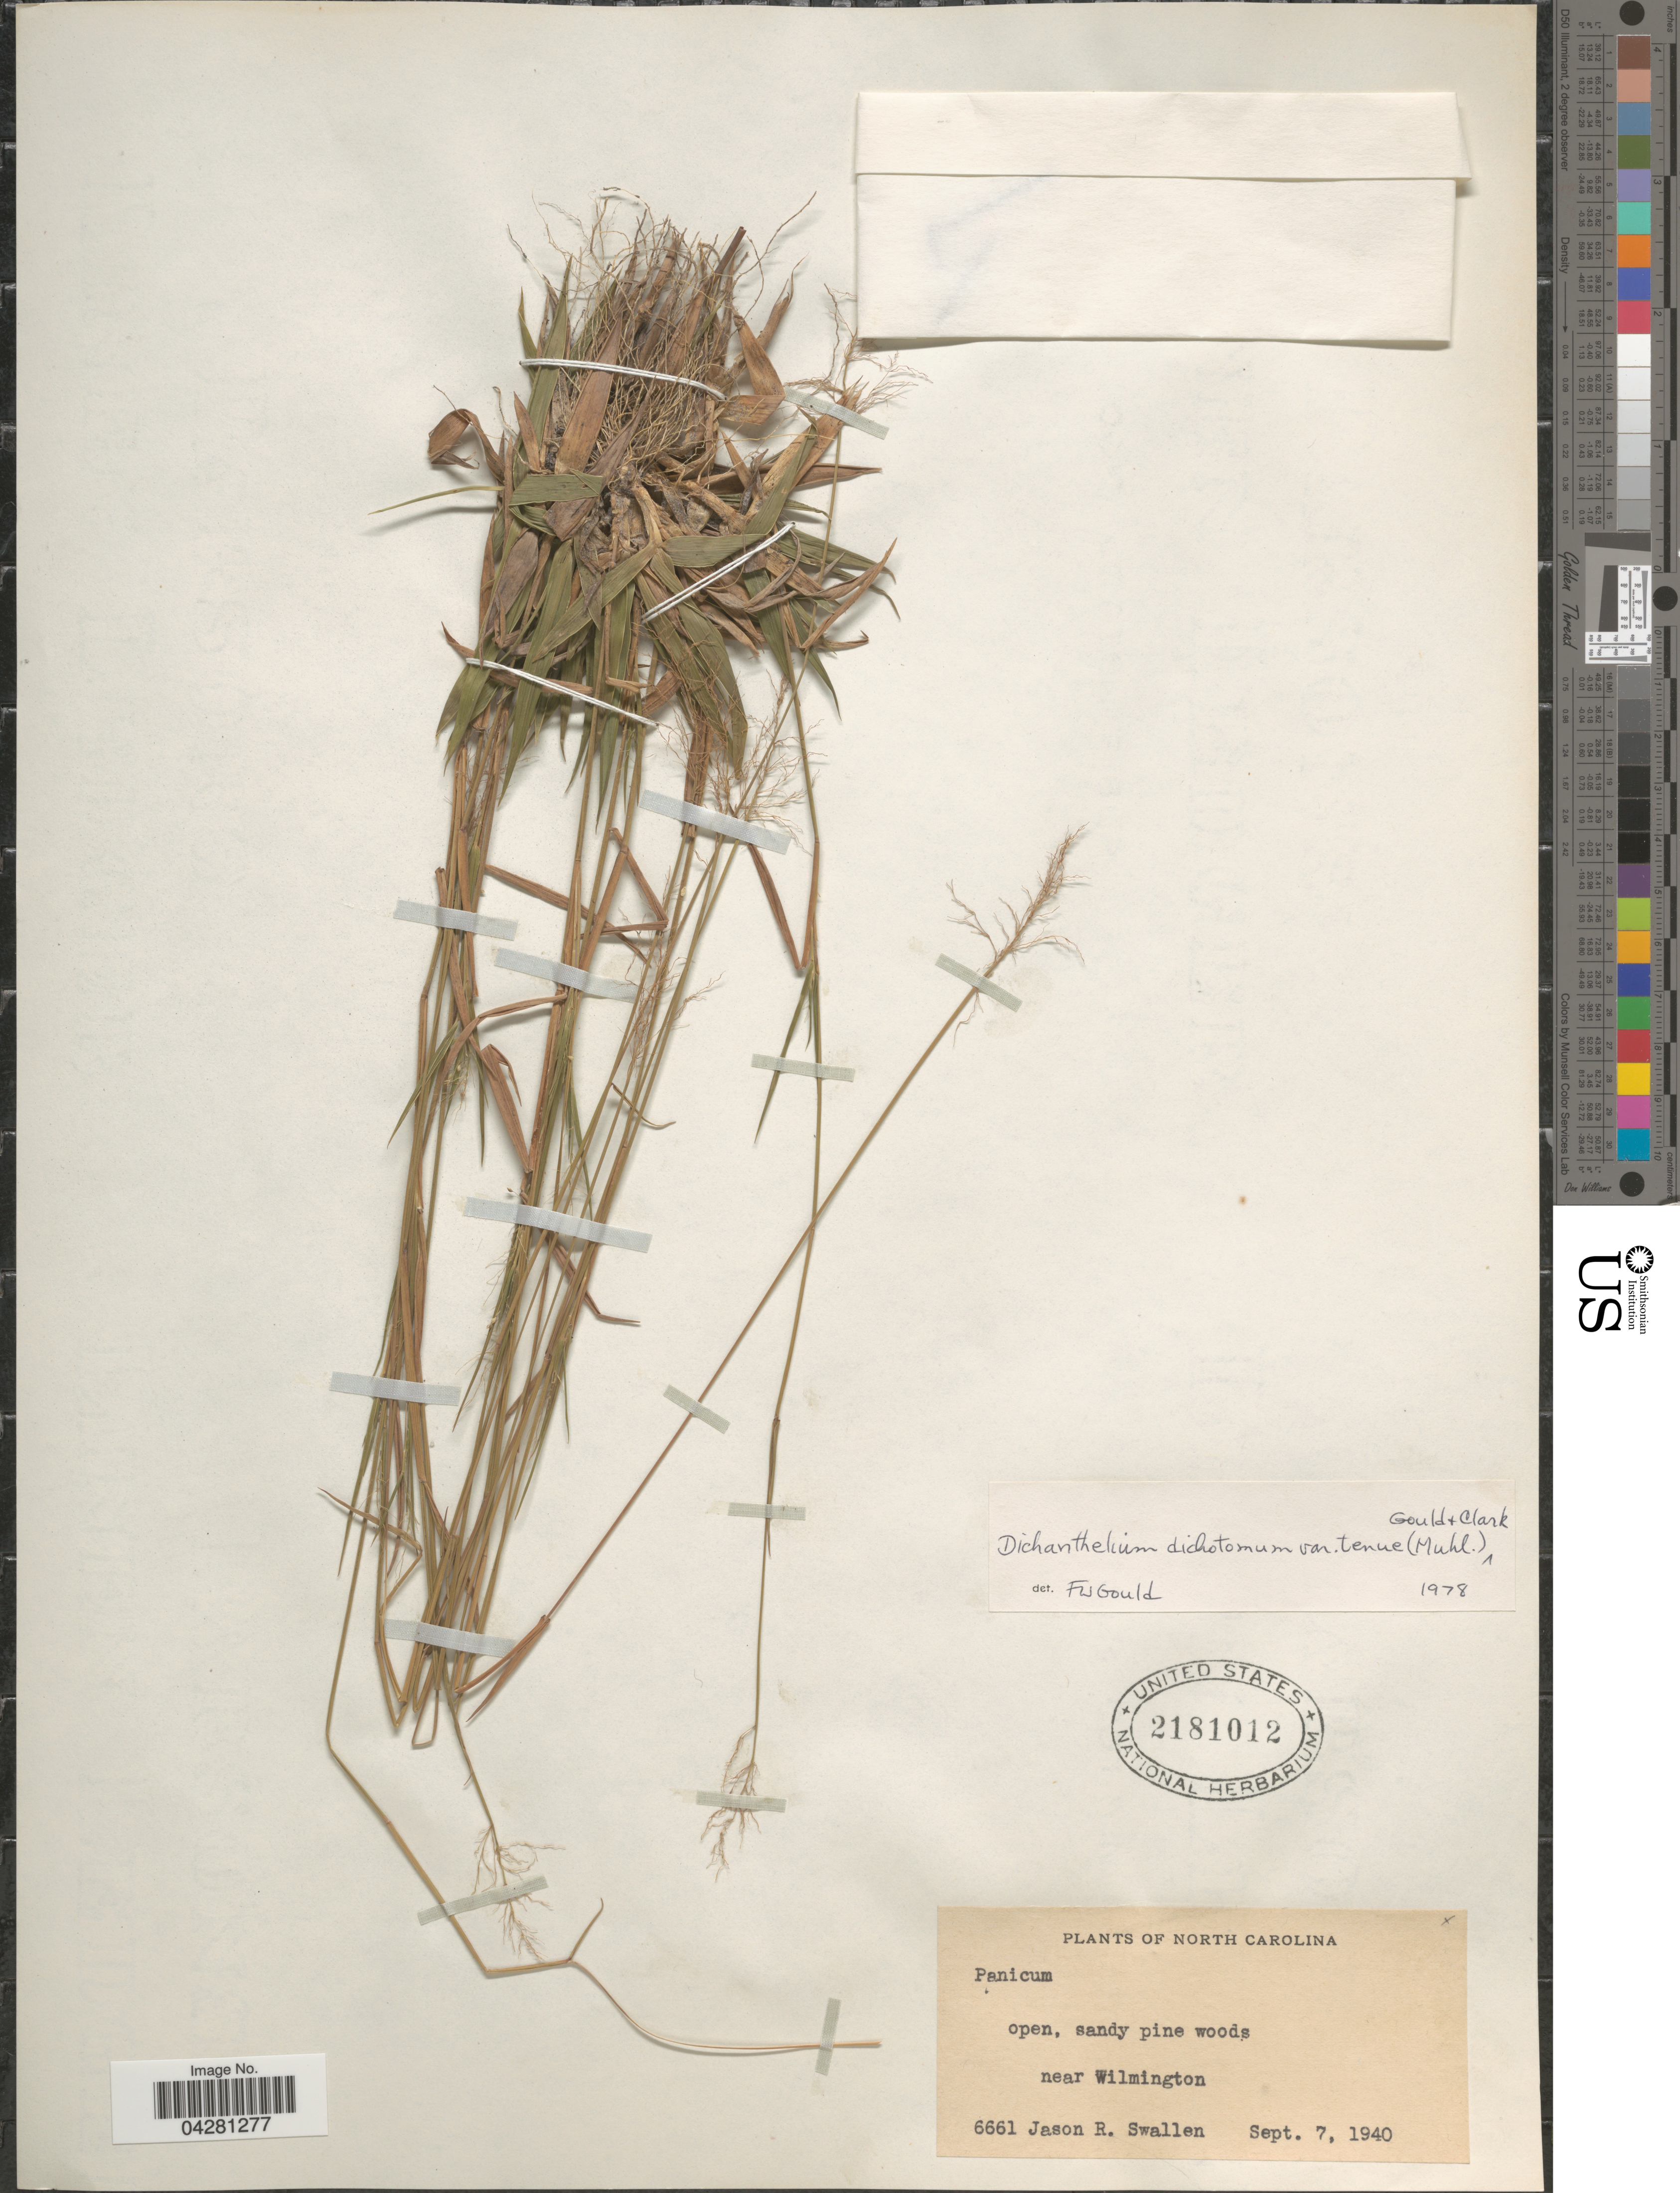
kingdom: Plantae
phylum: Tracheophyta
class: Liliopsida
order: Poales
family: Poaceae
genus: Dichanthelium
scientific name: Dichanthelium dichotomum var. unciphyllum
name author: (Trin.) Davidse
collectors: J. R. Swallen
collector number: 6661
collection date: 1940-09-07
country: United States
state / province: North Carolina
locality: Near Wilmington.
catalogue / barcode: US 2181012